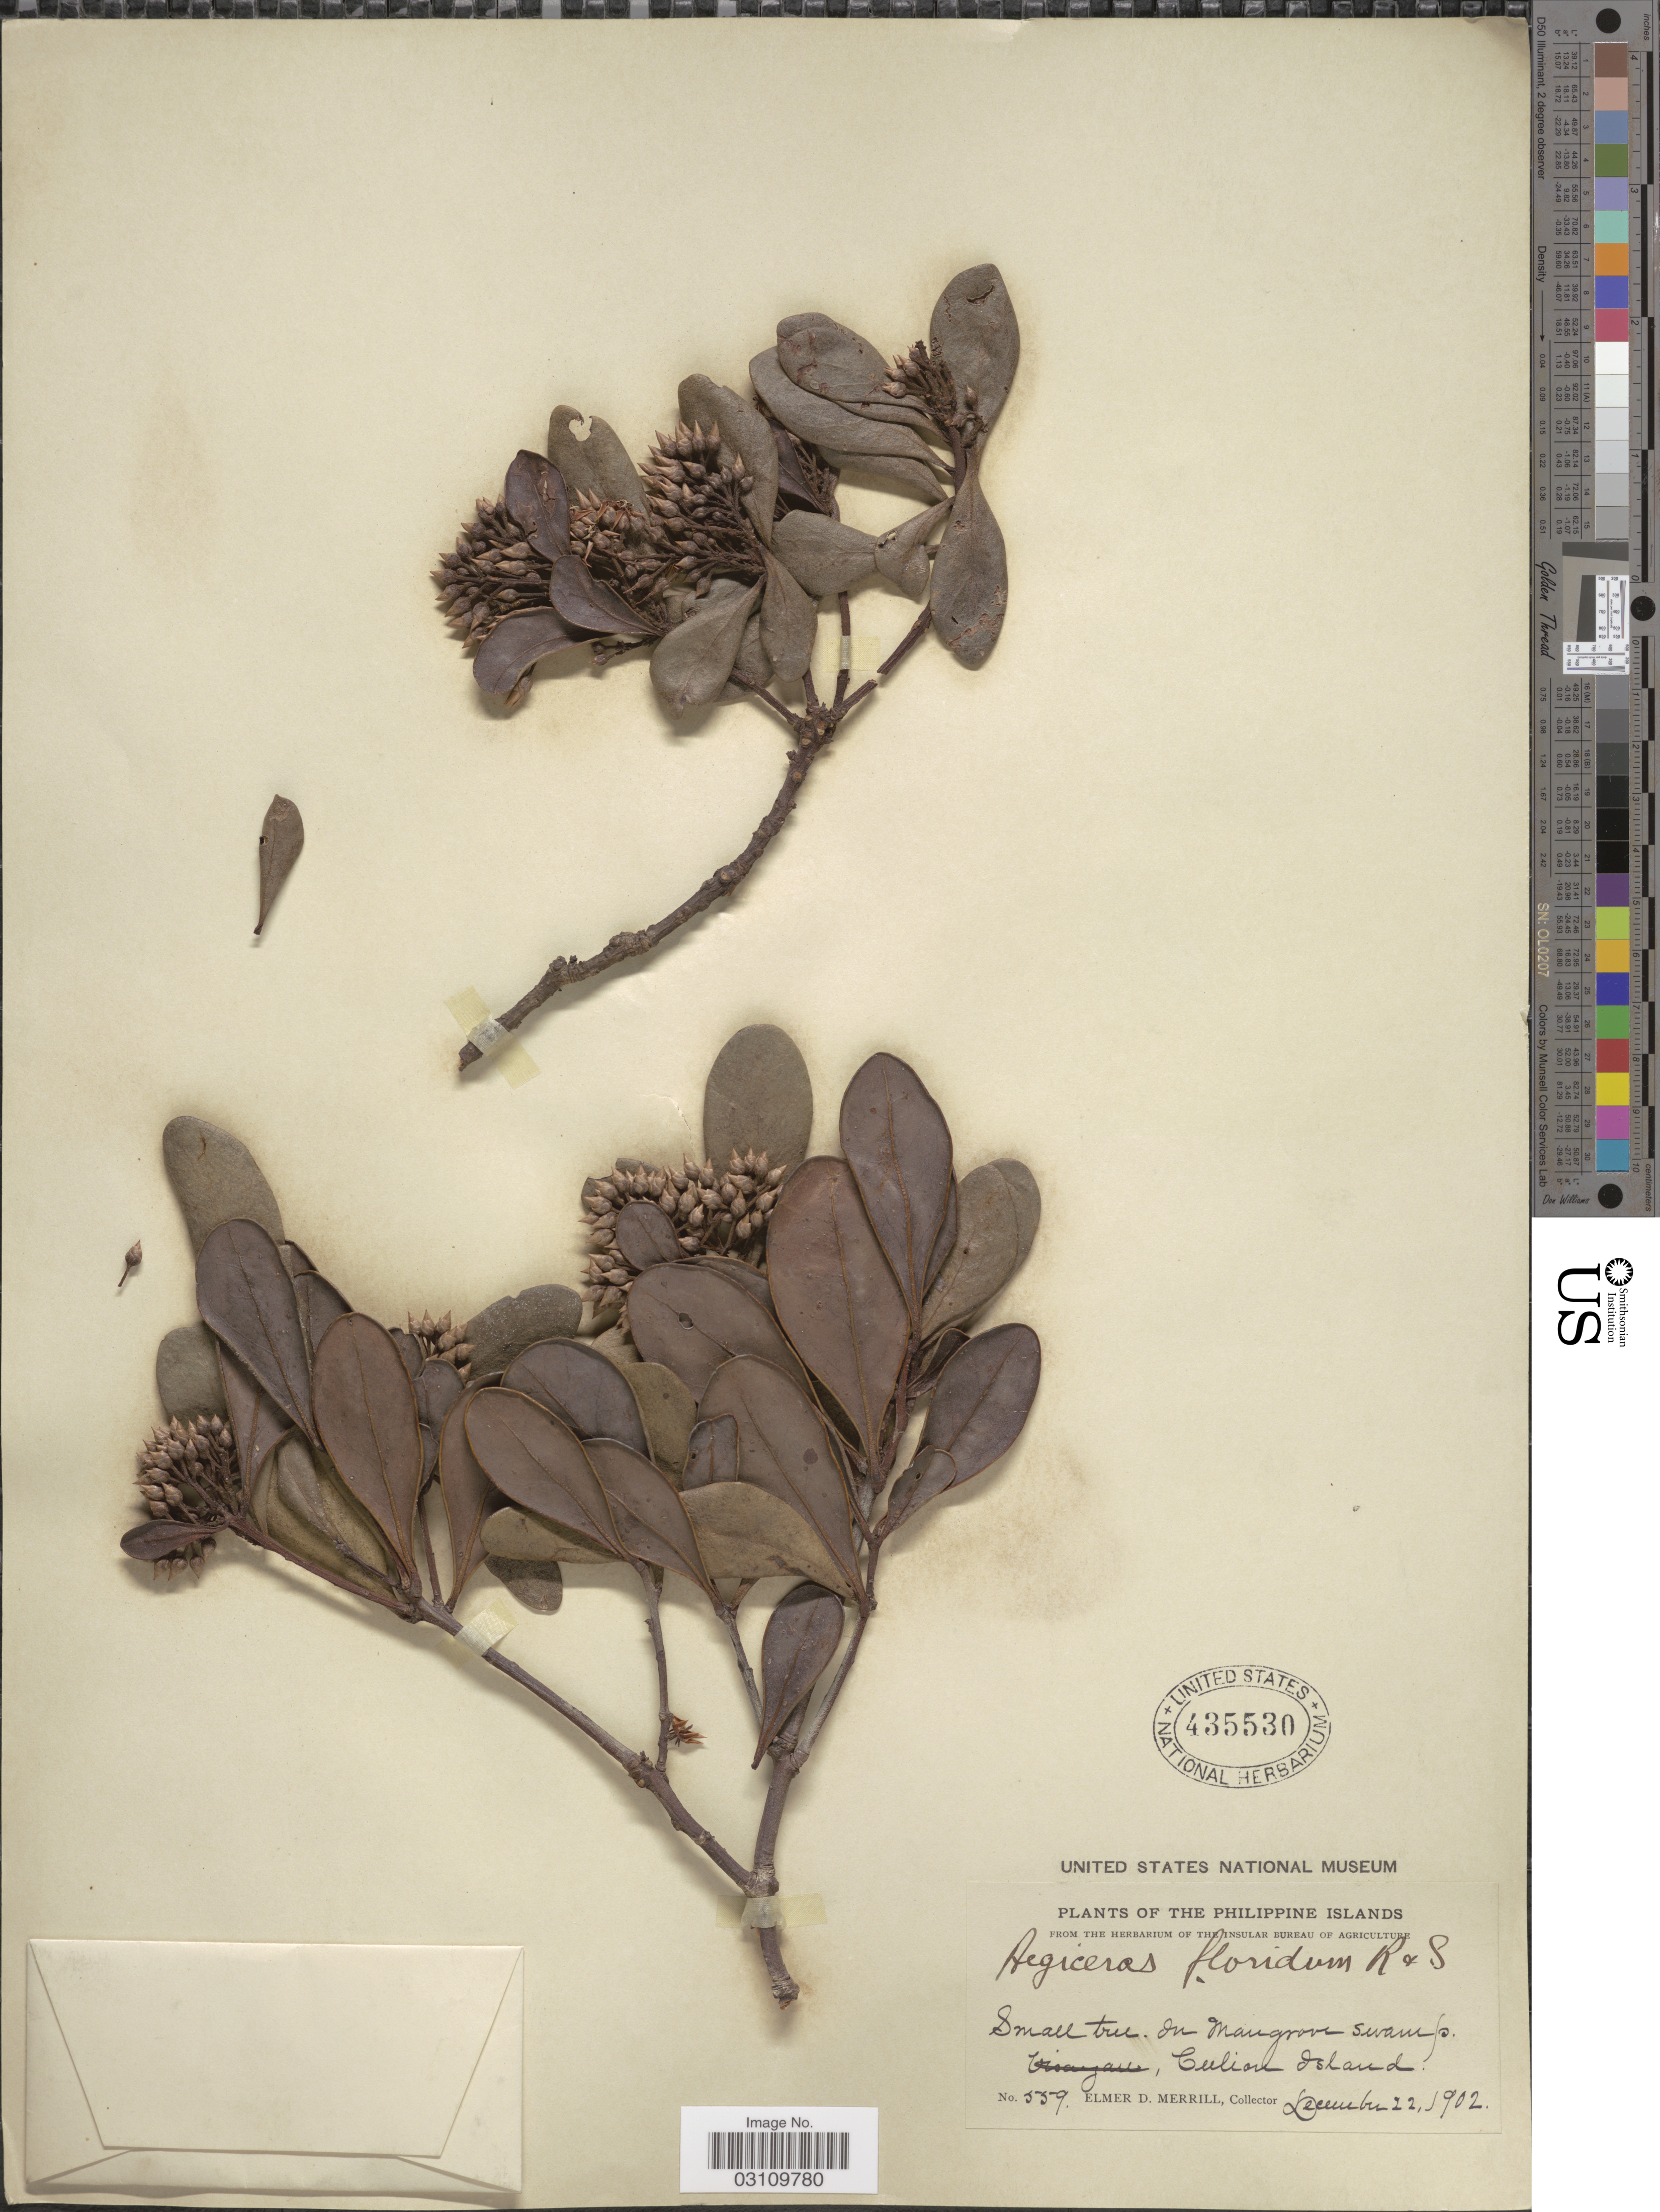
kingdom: Plantae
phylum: Tracheophyta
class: Magnoliopsida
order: Ericales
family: Primulaceae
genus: Aegiceras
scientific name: Aegiceras floridum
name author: Roem. & Schult.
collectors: E. D. Merrill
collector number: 559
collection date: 1902-12-22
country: Philippines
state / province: Mimaropa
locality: The Philippine Islands, In Mangrove Swamp. Culion Island.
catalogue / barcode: US 435530